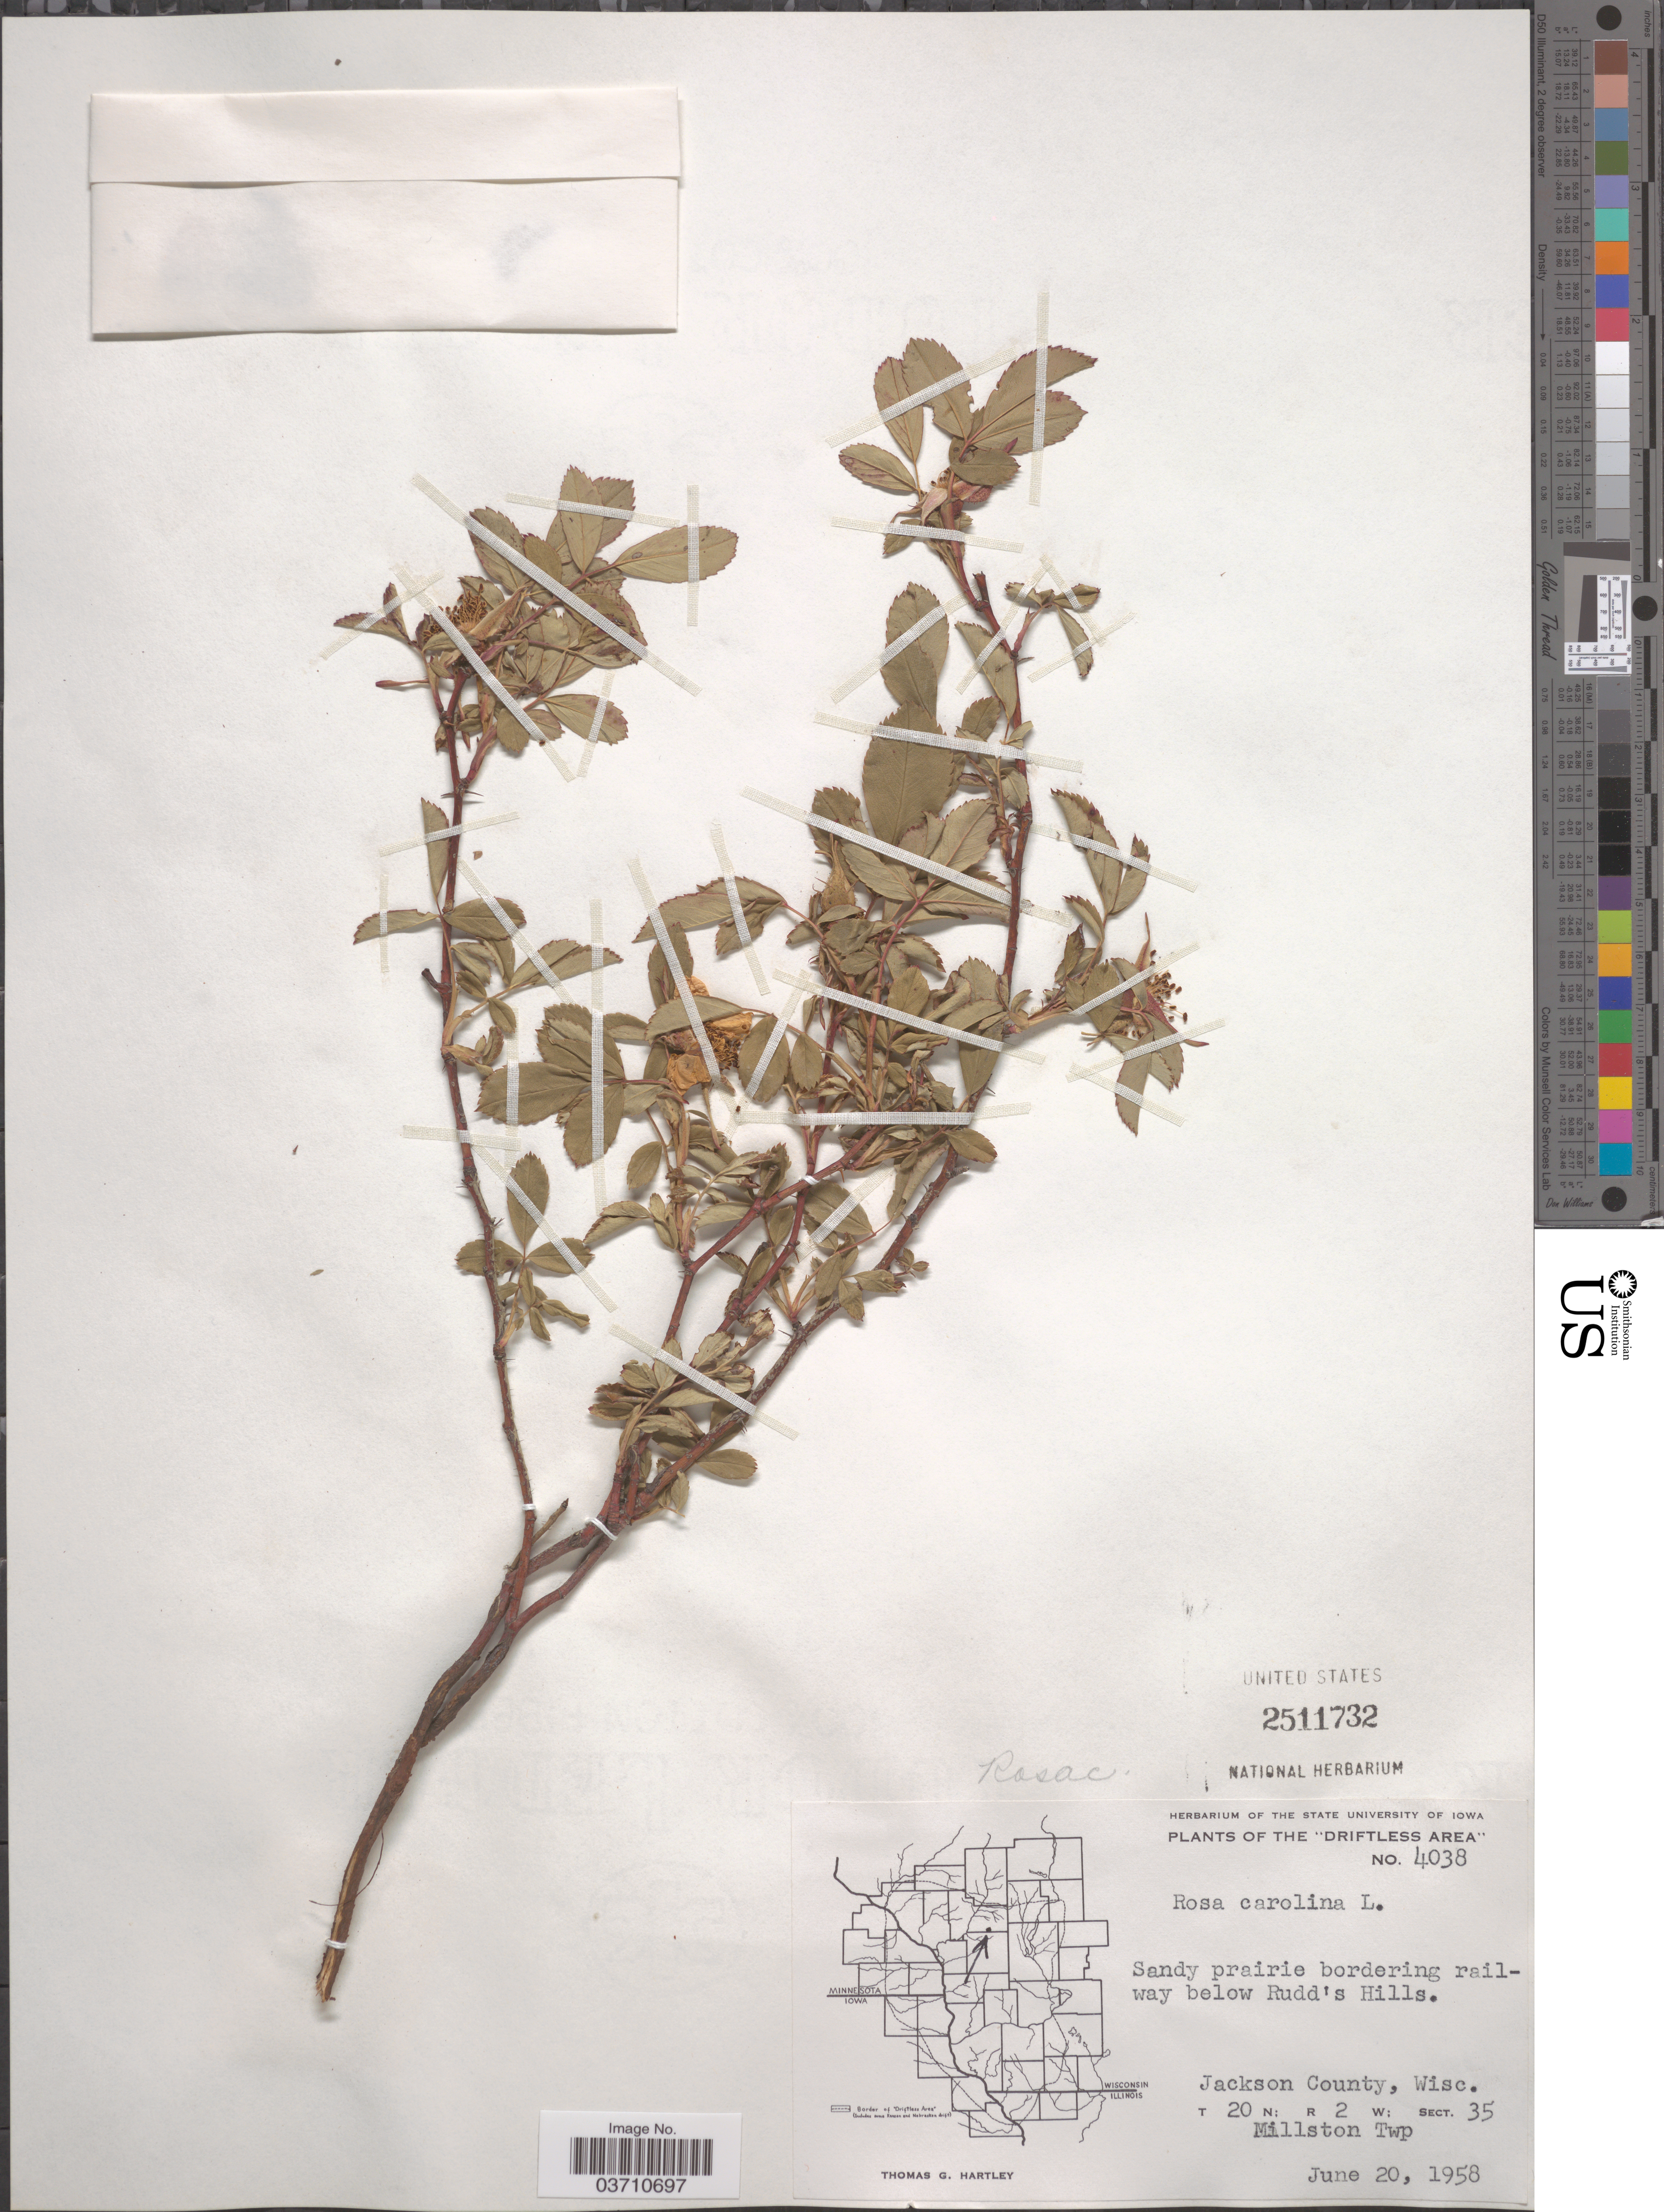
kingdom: Plantae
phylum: Tracheophyta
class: Magnoliopsida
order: Rosales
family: Rosaceae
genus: Rosa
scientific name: Rosa carolina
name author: L.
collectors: T. G. Hartley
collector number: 4038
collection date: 1958-06-20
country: United States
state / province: Wisconsin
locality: The "Driftless Area". Sandy prairie bordering railway below Rudd's Hills. Jackson County. T 20 N; R 2 W; Sect. 35. Millston Twp.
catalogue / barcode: US 2511732